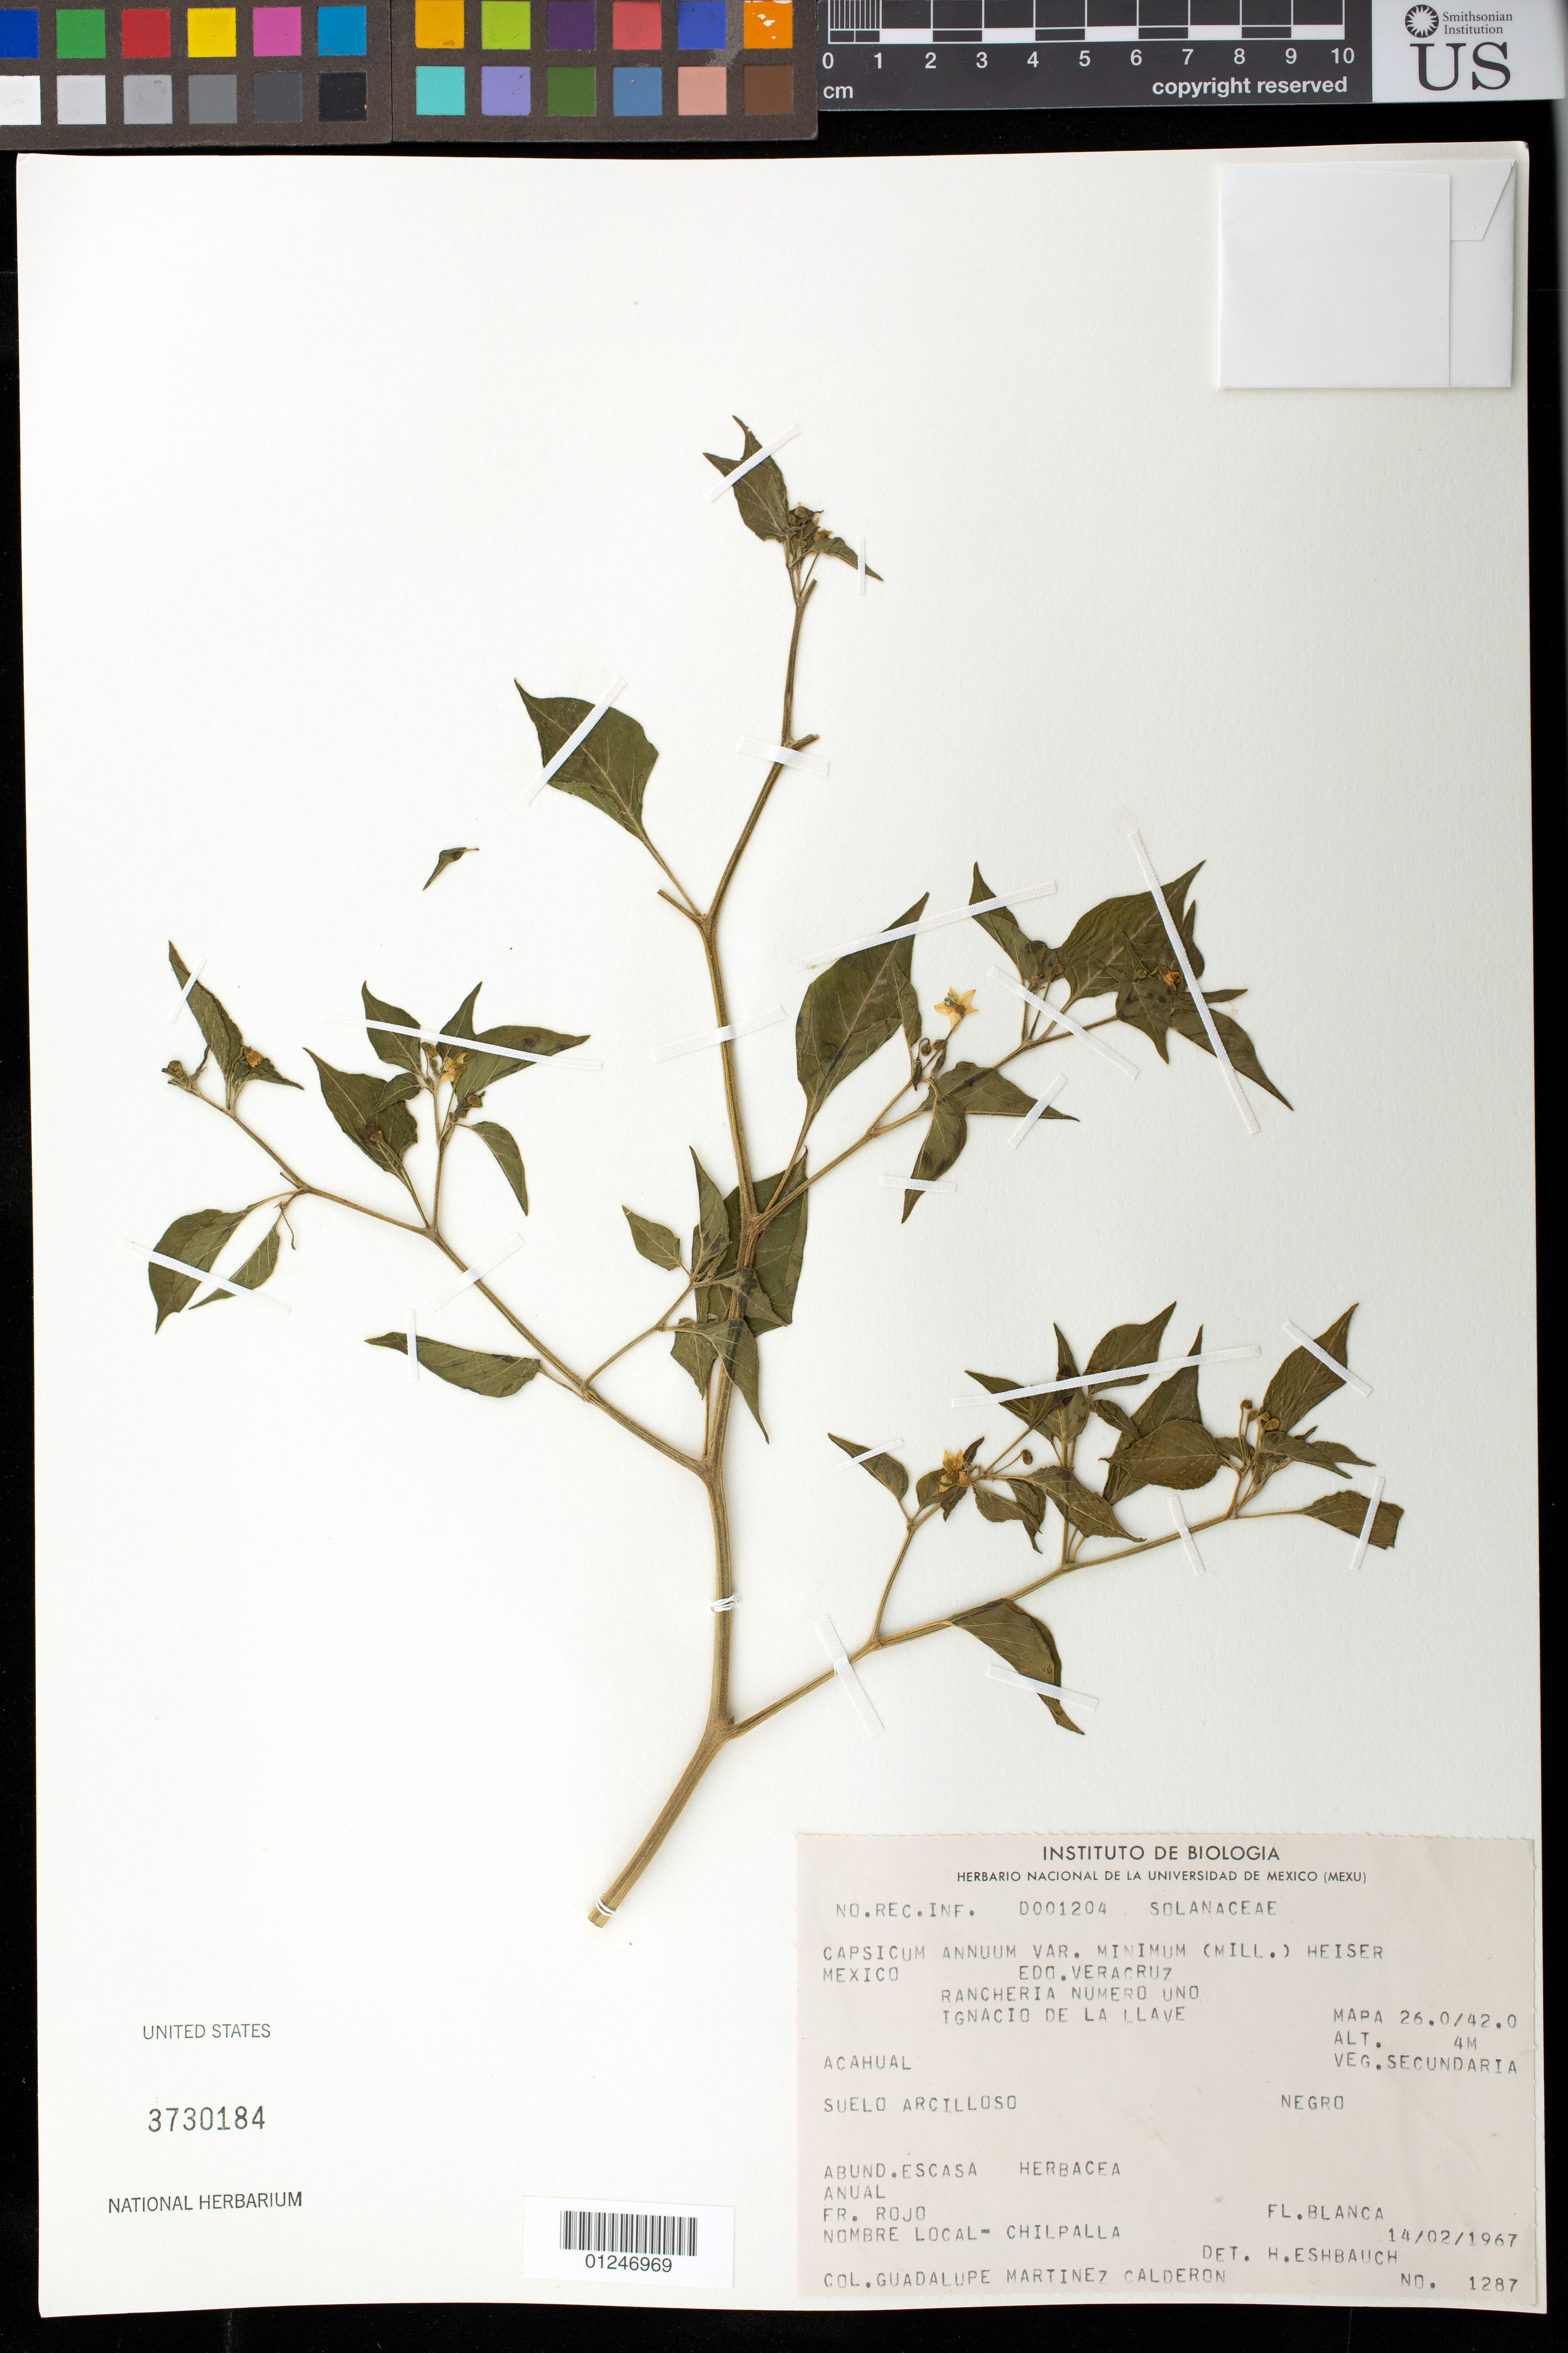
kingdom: Plantae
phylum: Tracheophyta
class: Magnoliopsida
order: Solanales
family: Solanaceae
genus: Capsicum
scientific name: Capsicum annuum var. minimum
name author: (Mill.) Heiser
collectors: G. Martínez Calderón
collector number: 1287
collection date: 1967-02-14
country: Mexico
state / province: Veracruz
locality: RANCHERIA NUMERO UNO. IGNACIO DE LA LLAVE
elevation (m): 4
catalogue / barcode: US 3730184